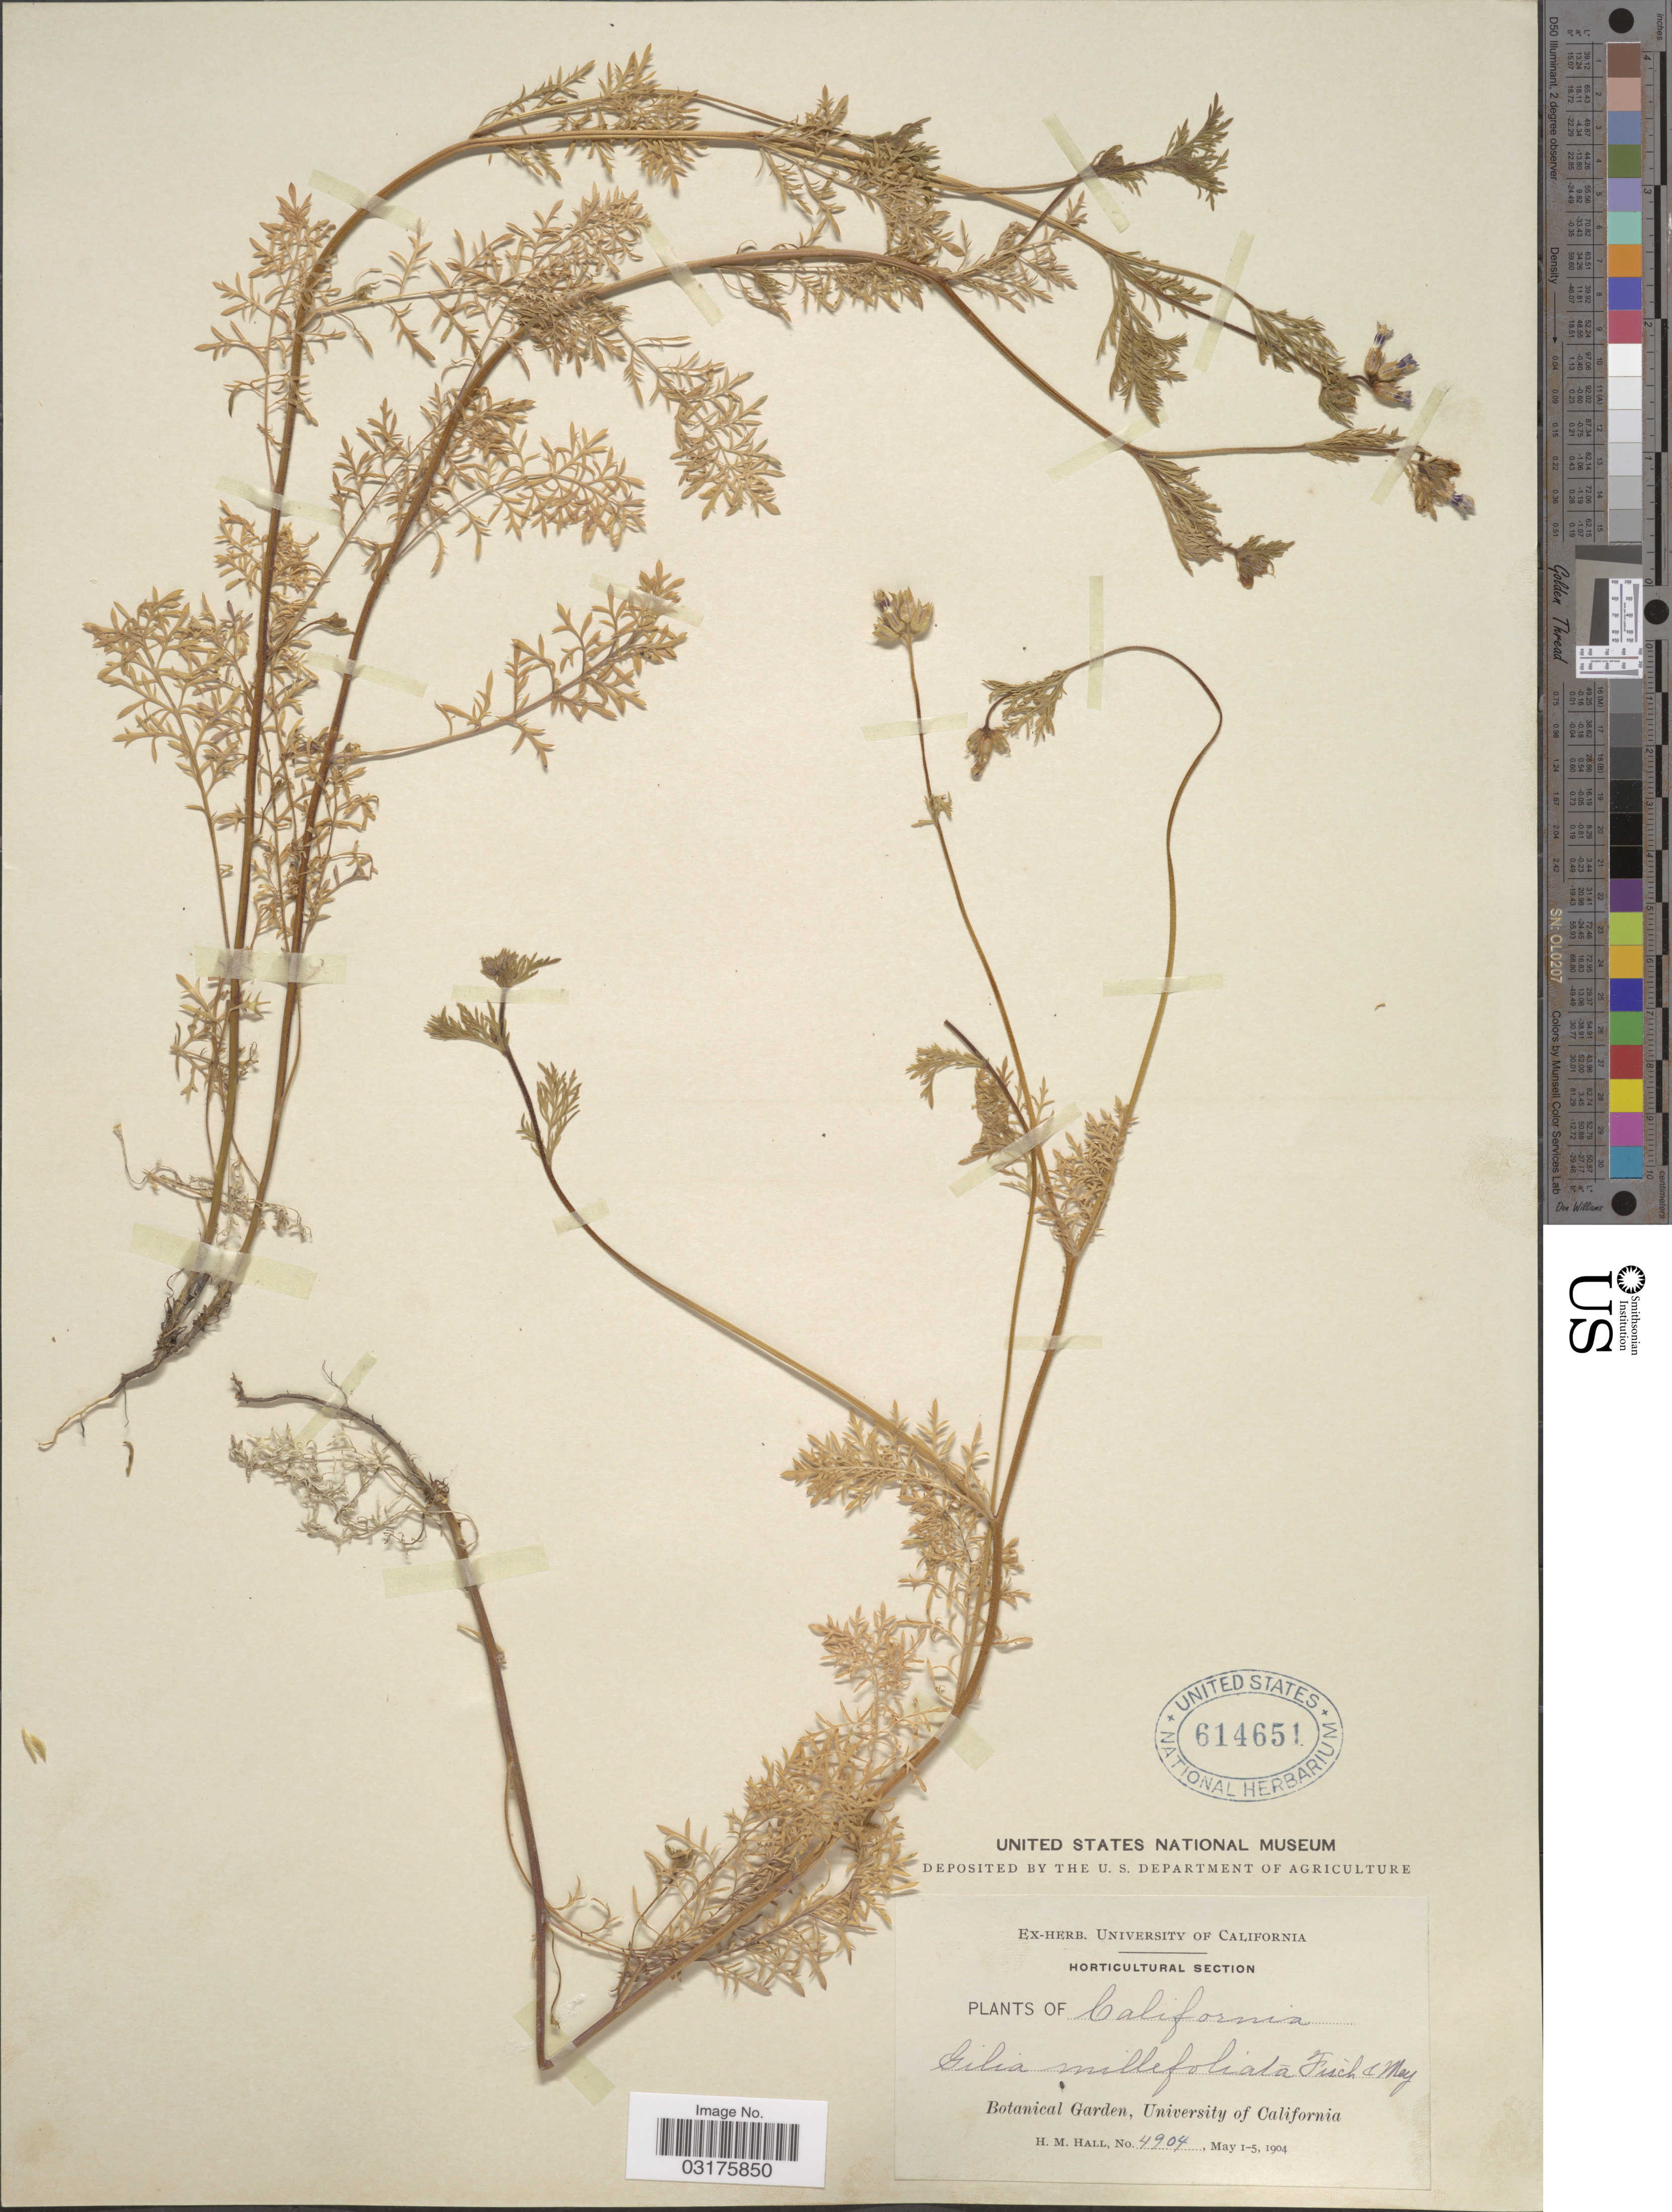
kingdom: Plantae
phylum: Tracheophyta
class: Magnoliopsida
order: Ericales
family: Polemoniaceae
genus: Gilia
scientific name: Gilia millefoliata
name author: Fisch. & C.A. Mey.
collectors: H. M. Hall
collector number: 4904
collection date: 1904-05-01/1904-05-05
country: United States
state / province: California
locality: Botanical Garden, University of California.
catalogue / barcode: US 614651